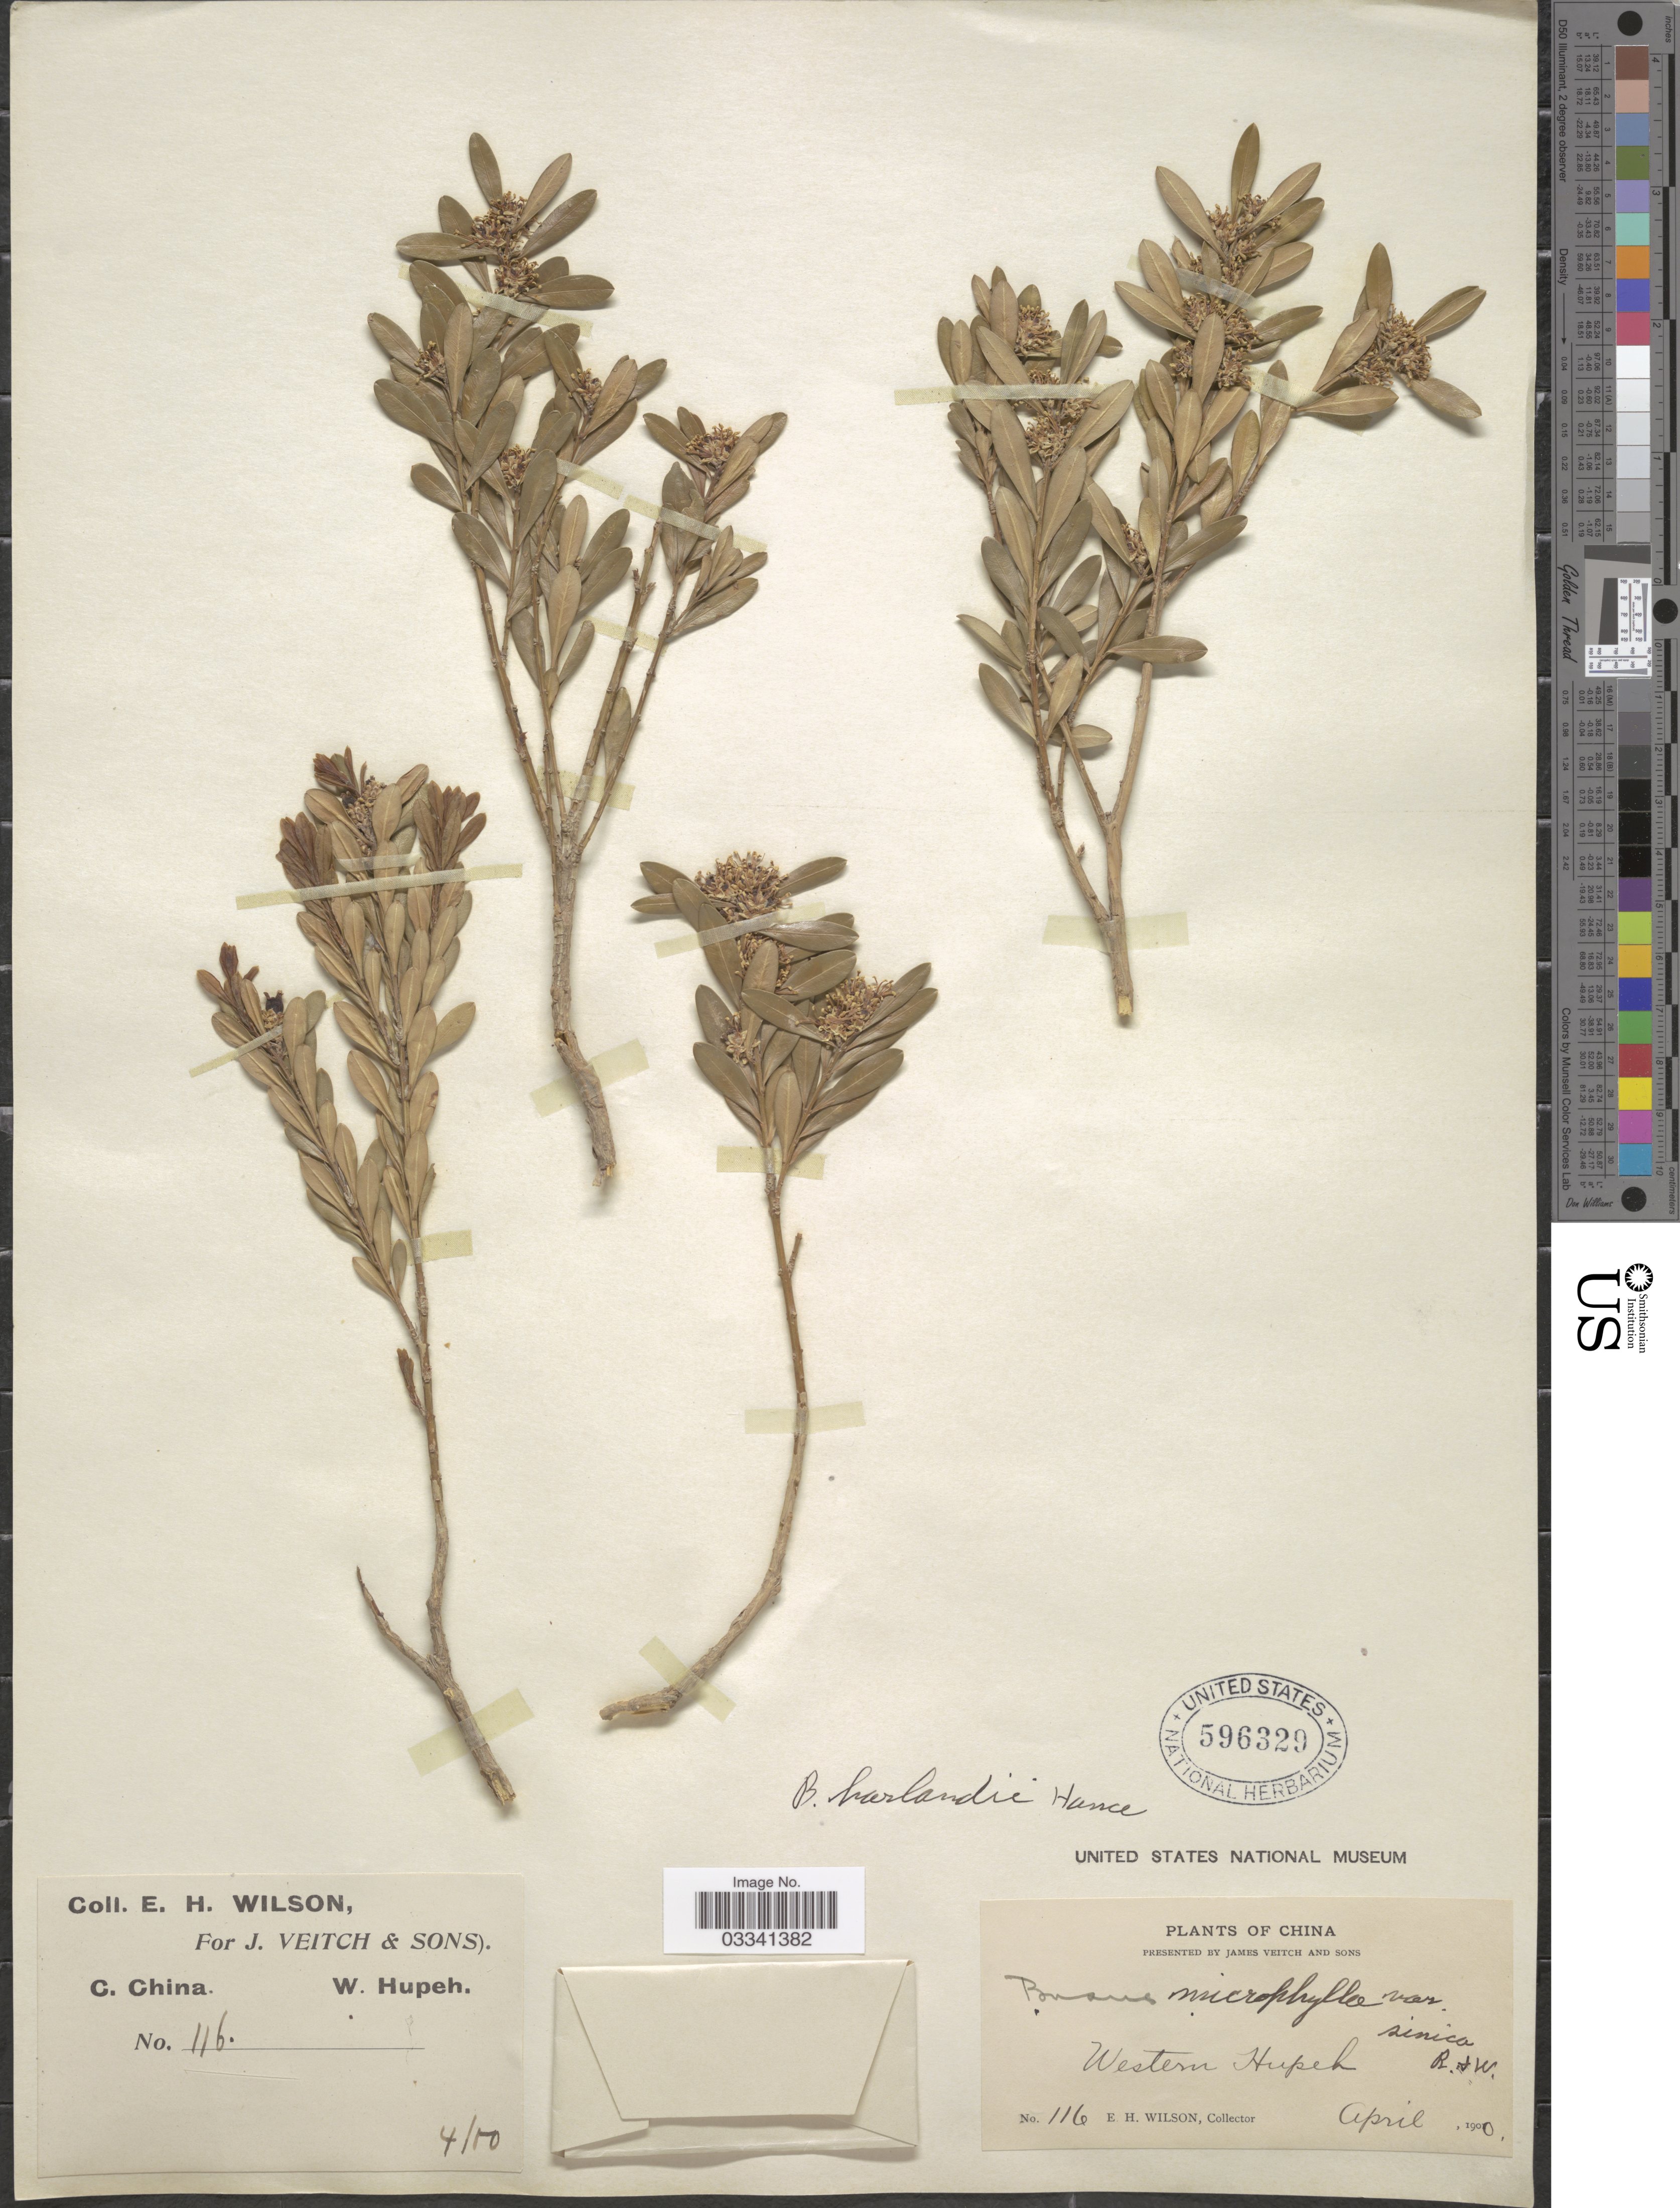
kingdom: Plantae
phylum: Tracheophyta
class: Magnoliopsida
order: Buxales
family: Buxaceae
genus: Buxus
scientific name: Buxus harlandii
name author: Hance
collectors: E. Wilson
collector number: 116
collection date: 1900-04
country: China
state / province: Hubei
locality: C. China. Western Hupeh.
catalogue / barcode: US 596320